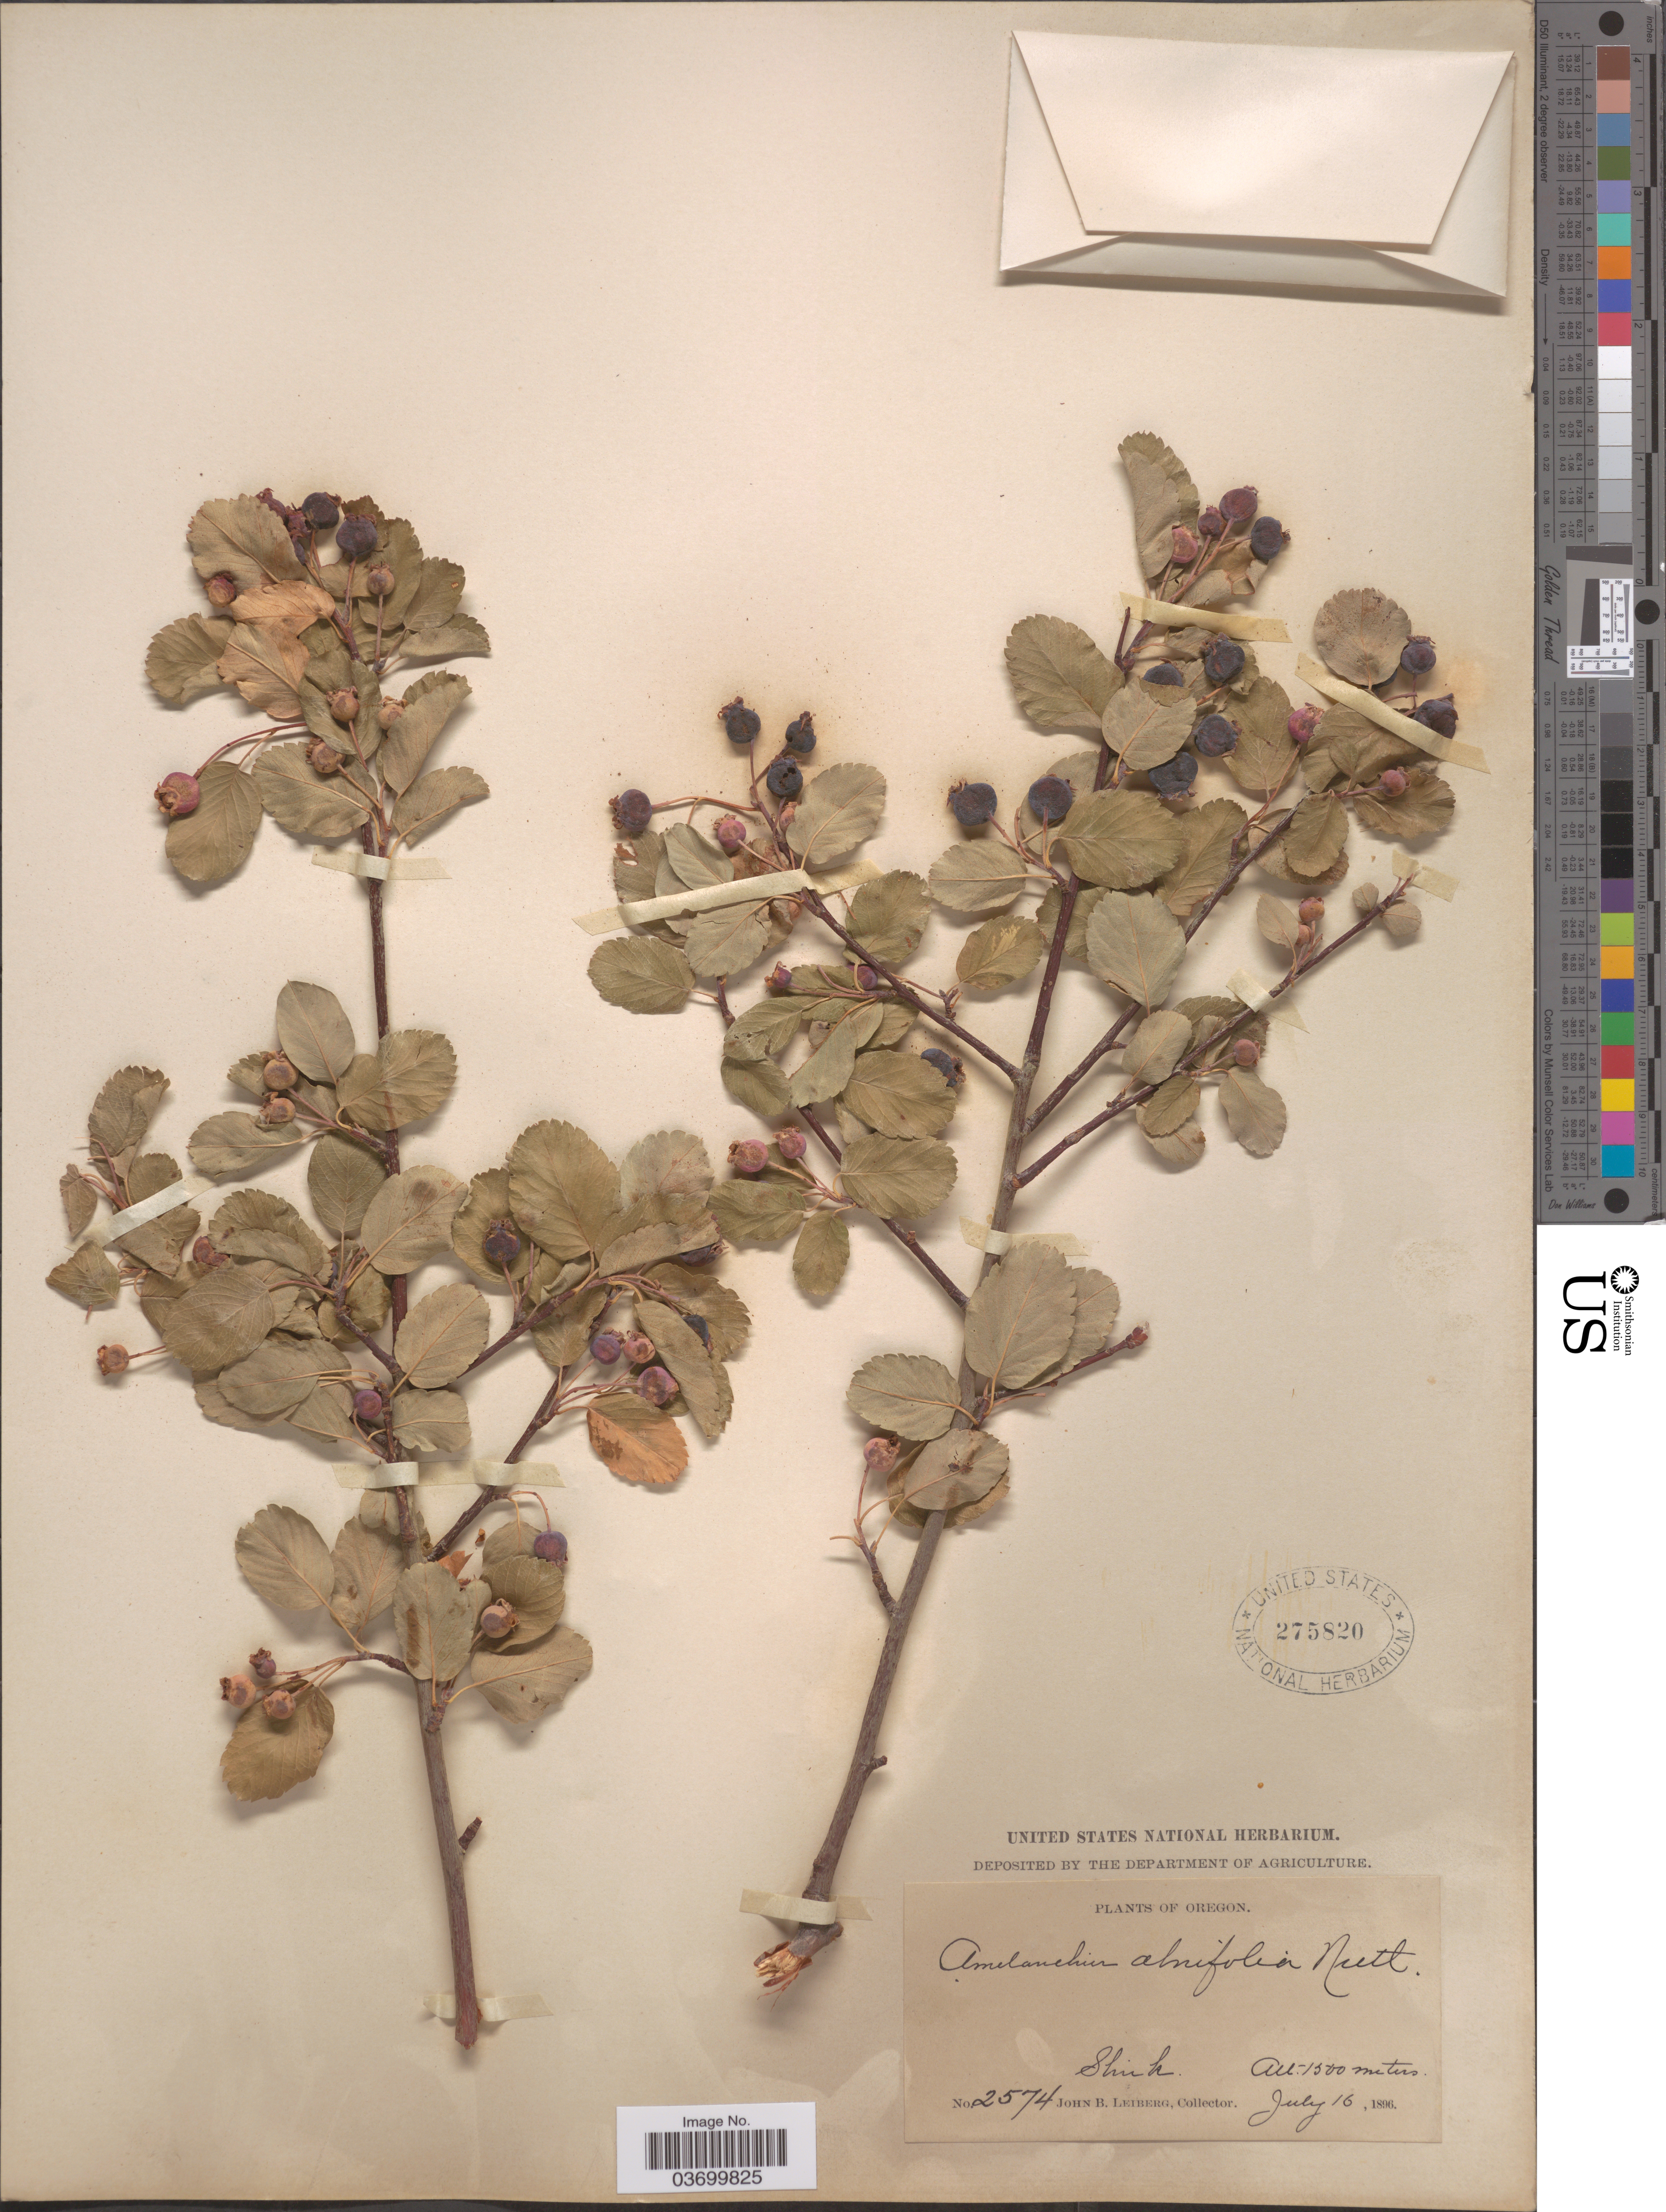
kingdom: Plantae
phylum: Tracheophyta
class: Magnoliopsida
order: Rosales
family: Rosaceae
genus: Amelanchier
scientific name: Amelanchier alnifolia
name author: (Nutt.) Nutt. ex M. Roem.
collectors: J. B. Leiberg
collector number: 2574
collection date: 1896-07-16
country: United States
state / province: Oregon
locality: Shirk.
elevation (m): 1500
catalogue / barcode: US 275820